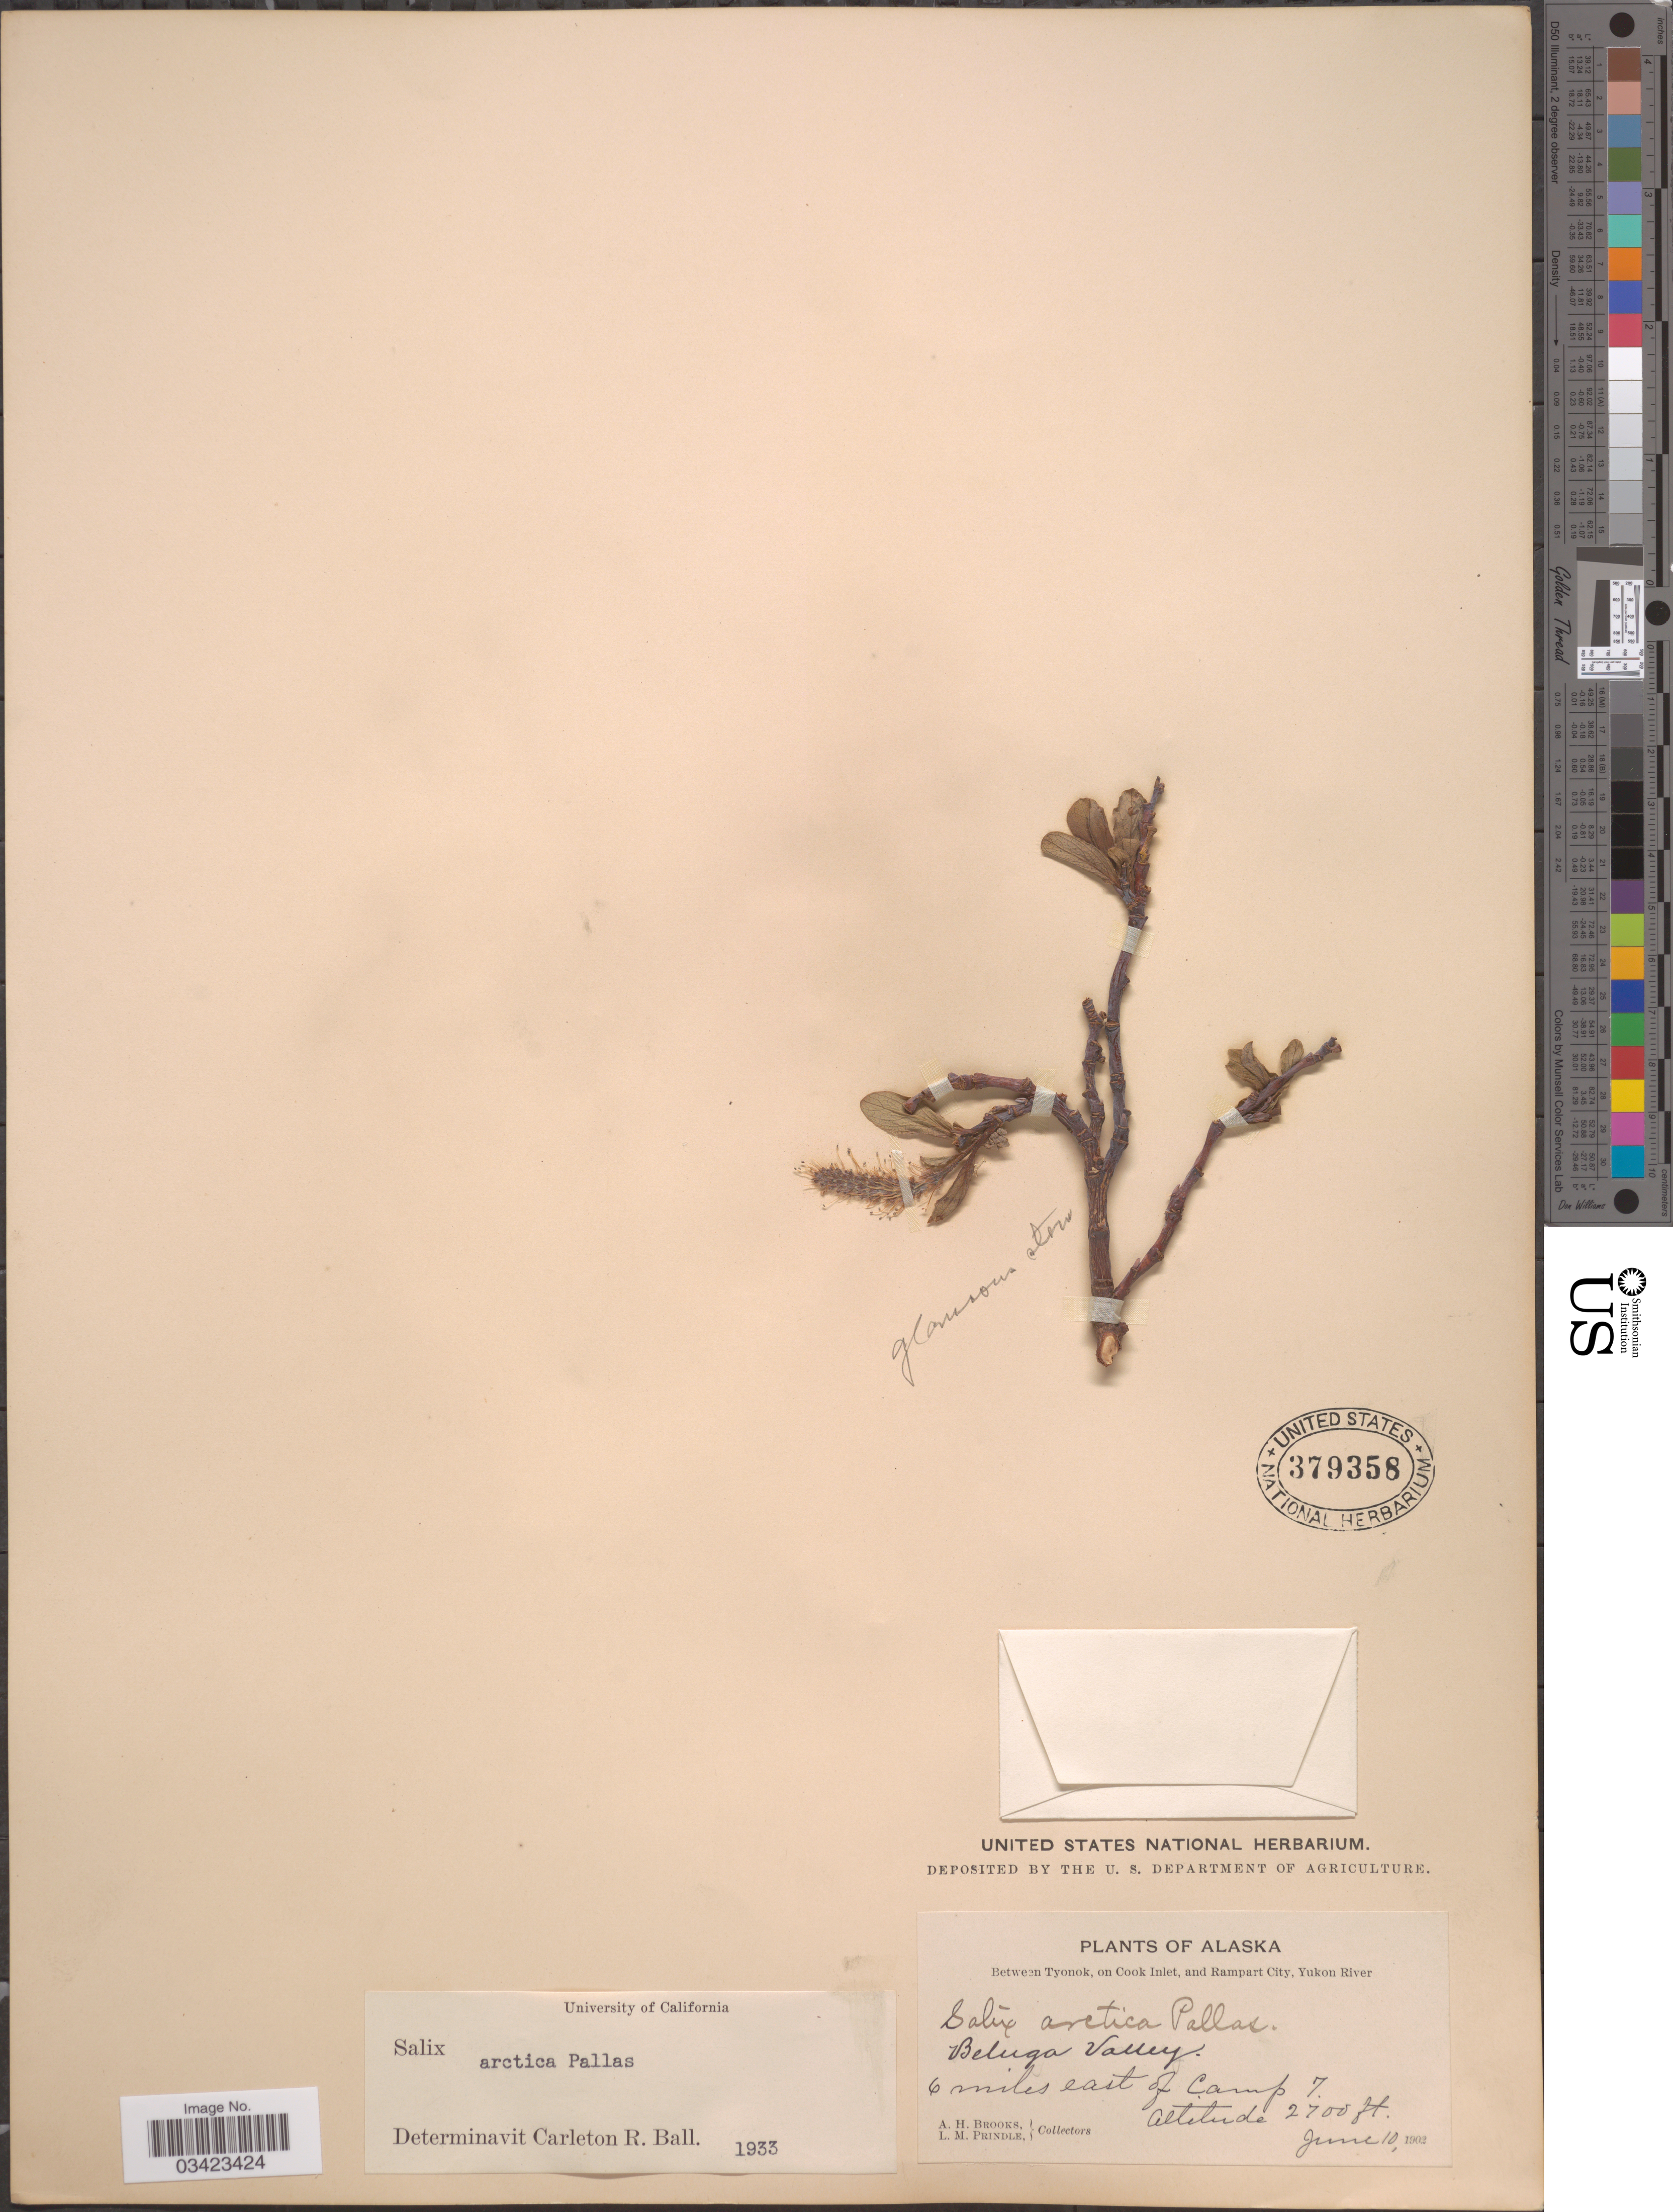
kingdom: Plantae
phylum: Tracheophyta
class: Magnoliopsida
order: Malpighiales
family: Salicaceae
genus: Salix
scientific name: Salix arctica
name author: Pall.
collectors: A. Brooks & L. Prindle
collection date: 1902-06-10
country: United States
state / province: Alaska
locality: Between Tyonok, on Cook Inlet, and Rampart City, Yukon River. Beluga Valley. 6 miles east of Camp 7.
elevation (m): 823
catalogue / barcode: US 379358